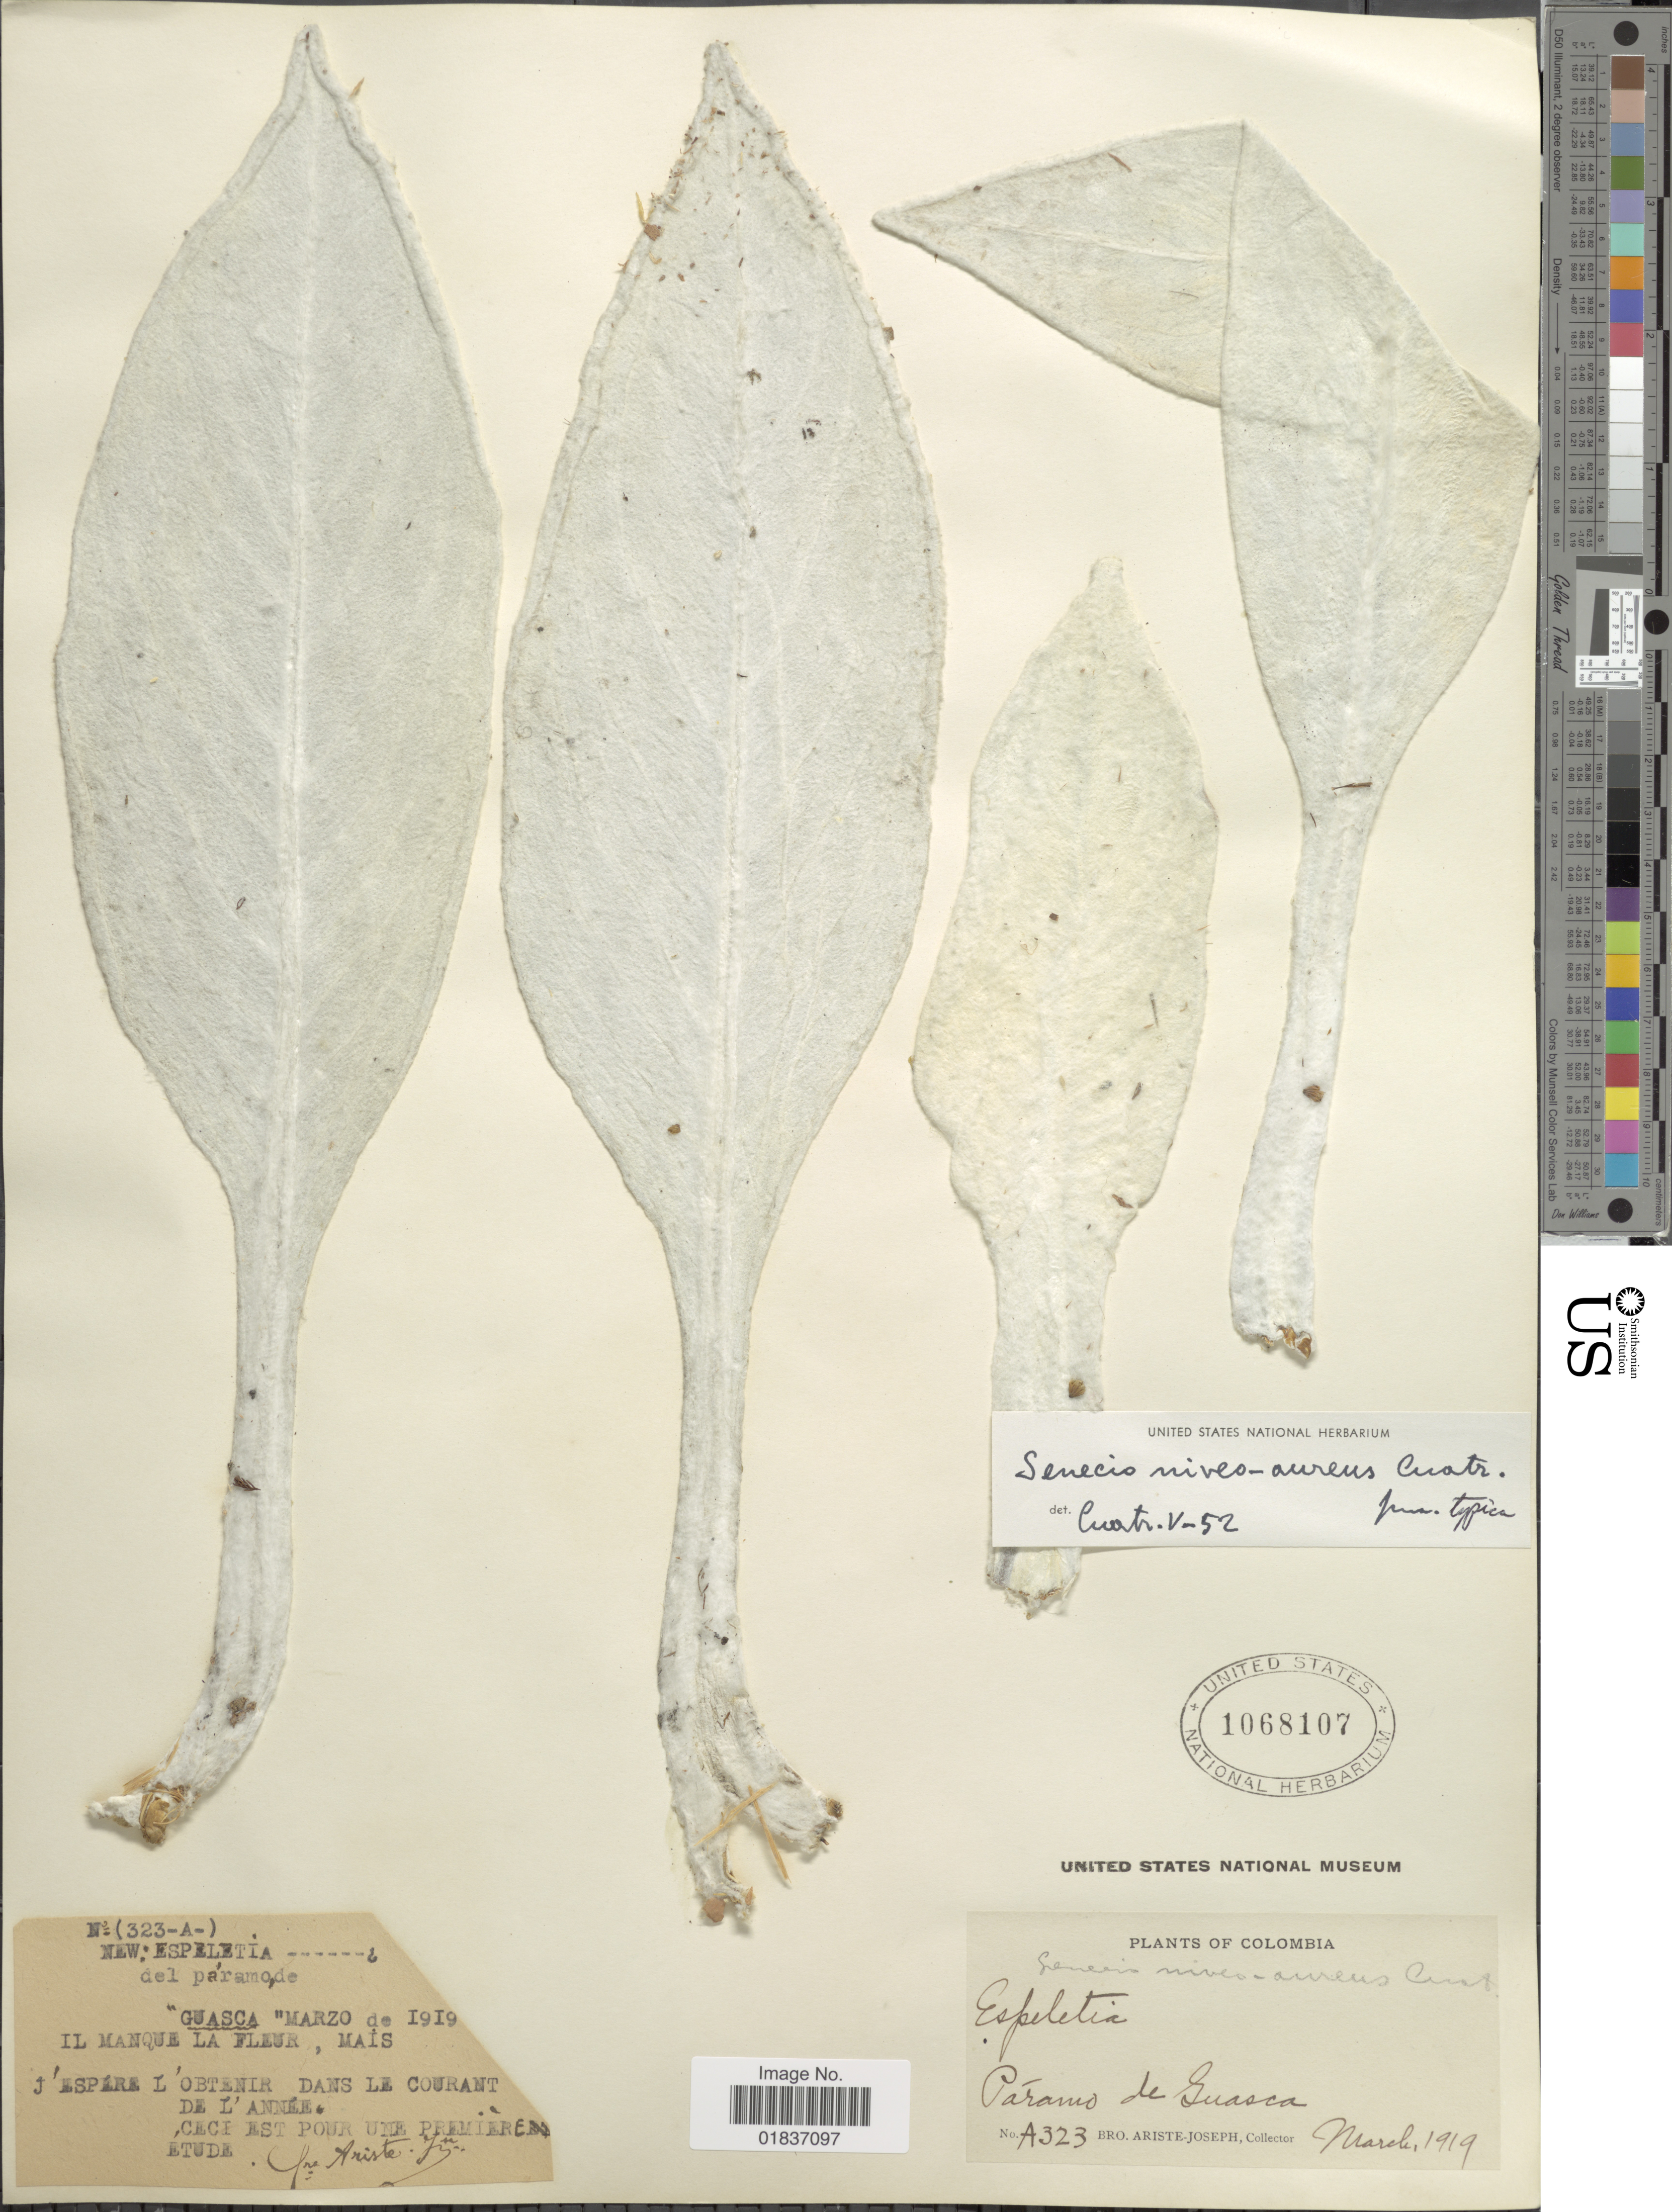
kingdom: Plantae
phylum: Tracheophyta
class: Magnoliopsida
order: Asterales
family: Asteraceae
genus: Senecio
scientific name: Senecio niveo-aureus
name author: Cuatrec.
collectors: Bro. Ariste-Joseph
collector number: A323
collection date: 1919-03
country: Colombia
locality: Paramo de Guasca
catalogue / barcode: US 1068107